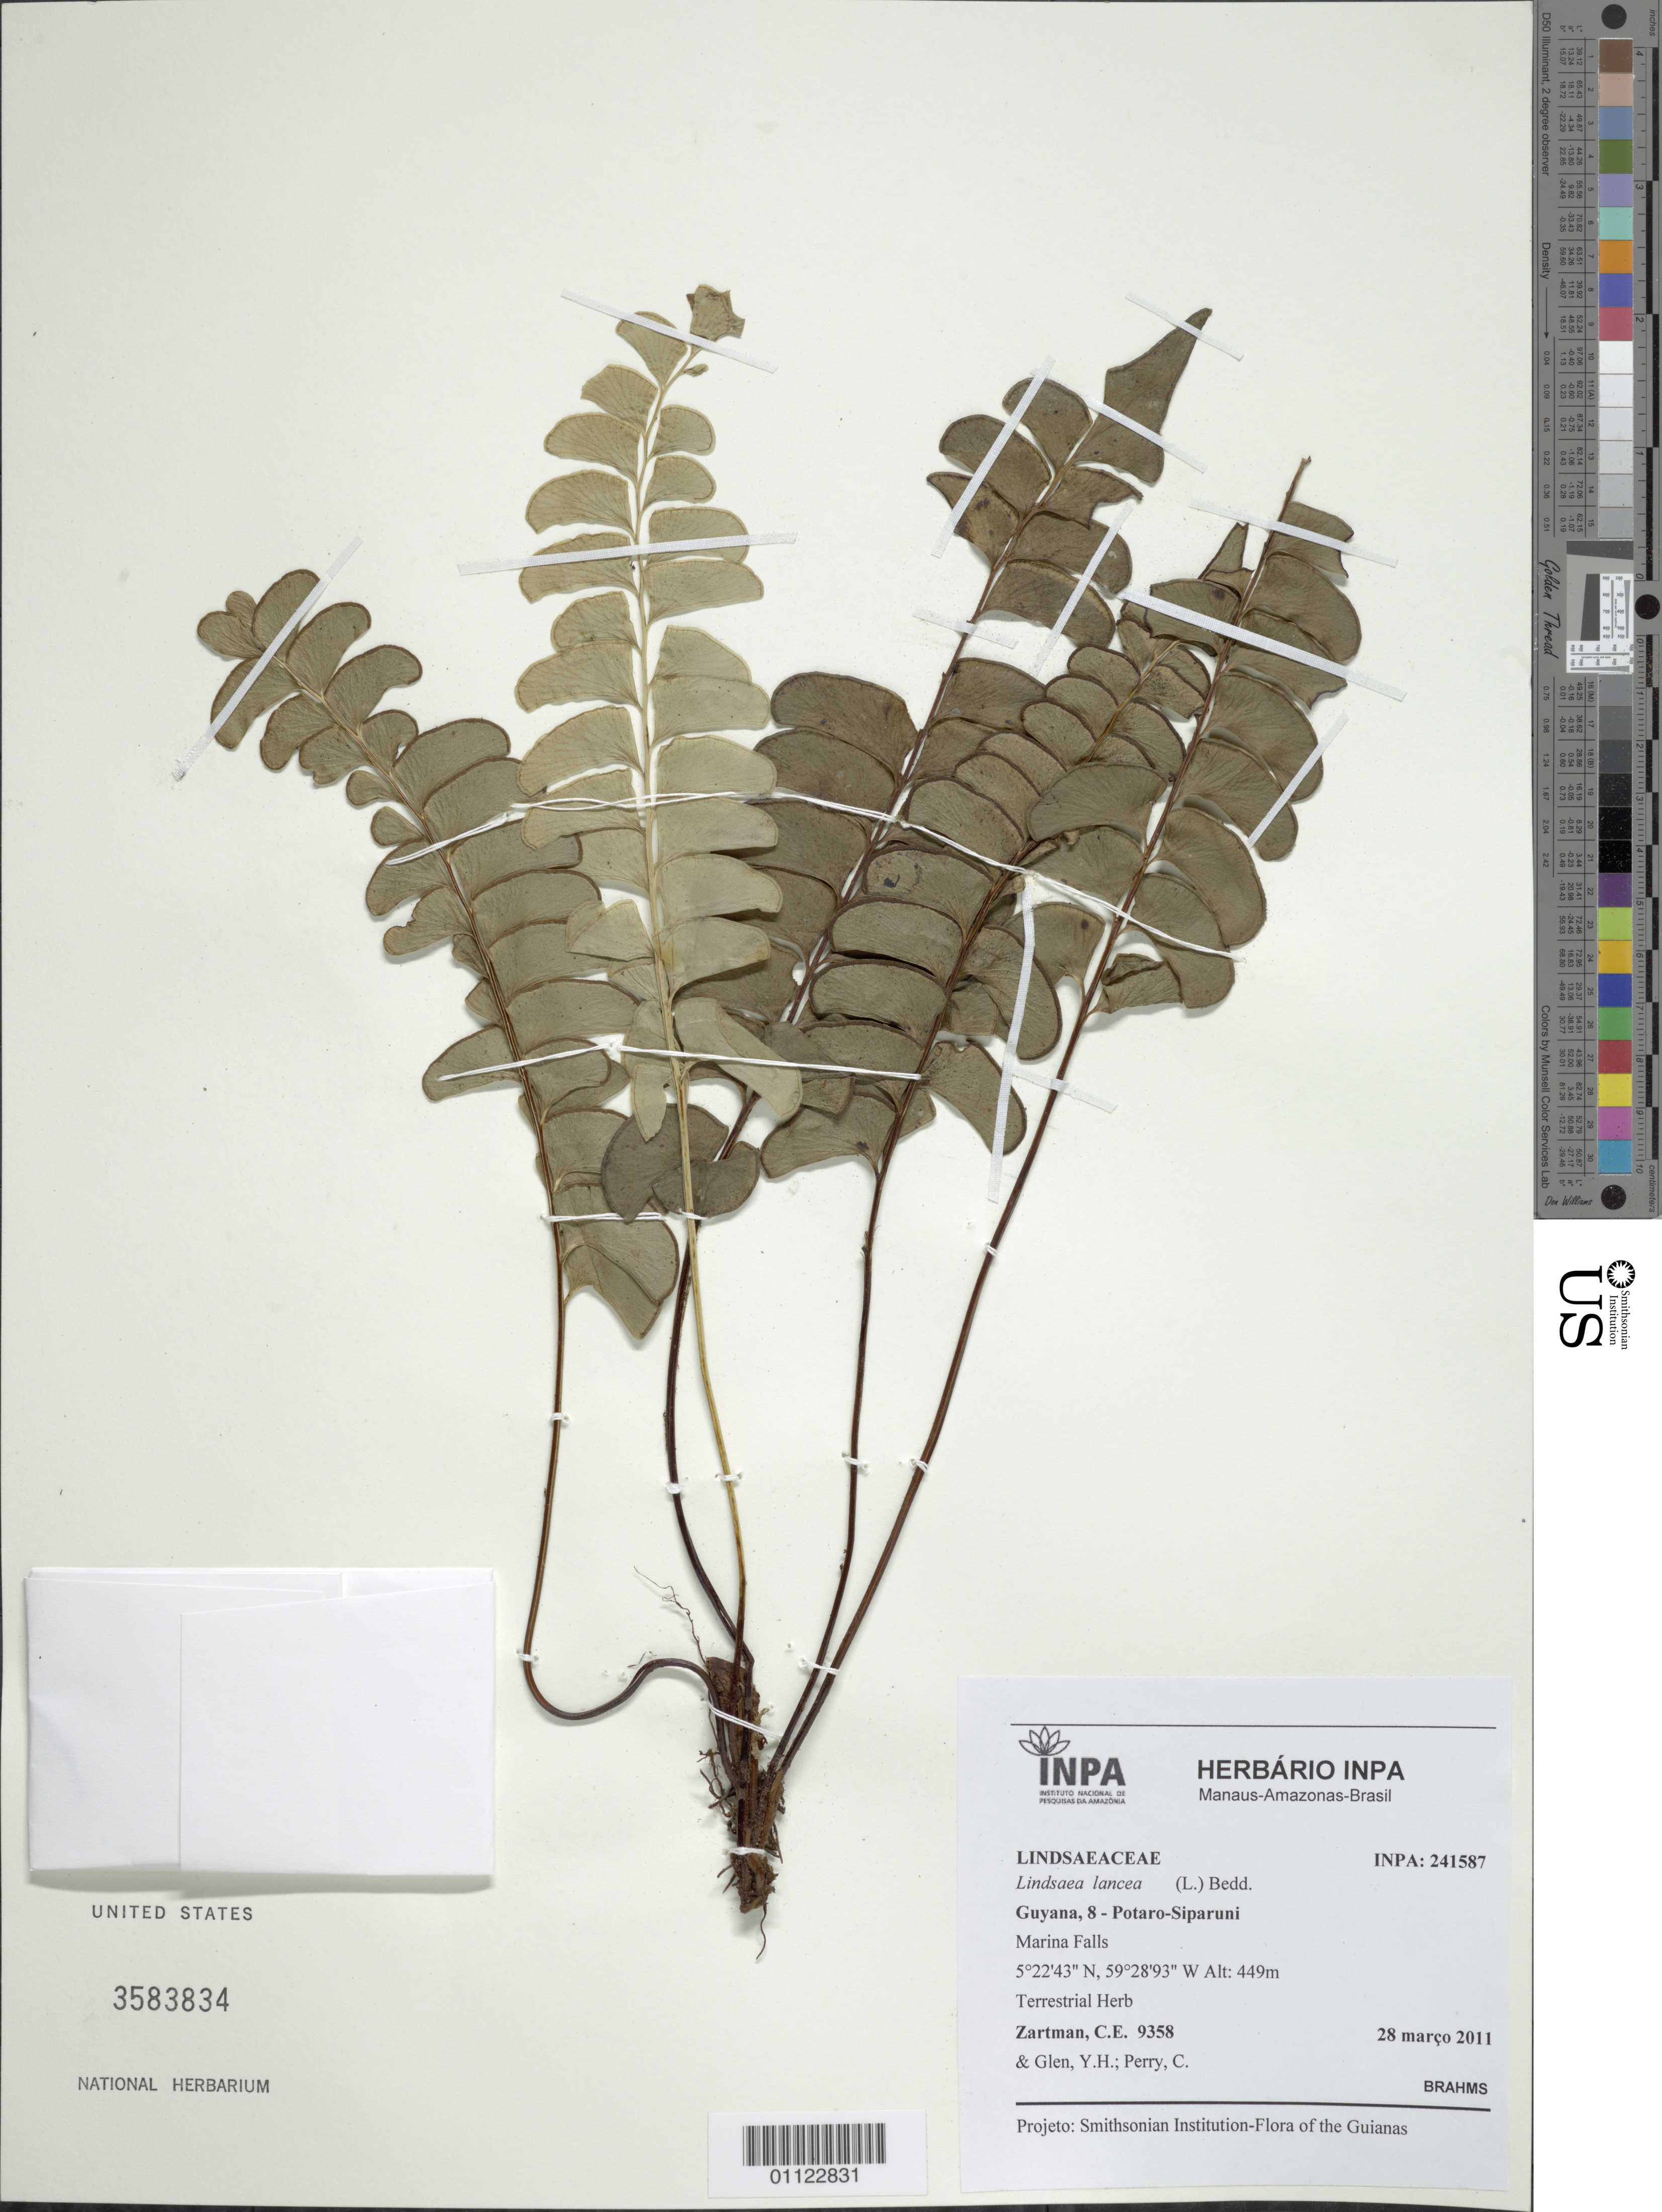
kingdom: Plantae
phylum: Tracheophyta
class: Polypodiopsida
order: Polypodiales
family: Lindsaeaceae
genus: Lindsaea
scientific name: Lindsaea lancea var. lancea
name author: (L.) Bedd.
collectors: C. Zartman, Y. Glen & C. Perry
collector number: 9358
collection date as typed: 28-Mar-11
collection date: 1911-03-28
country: Guyana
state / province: Potaro-Siparuni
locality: Marina Falls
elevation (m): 449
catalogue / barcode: US 3583834